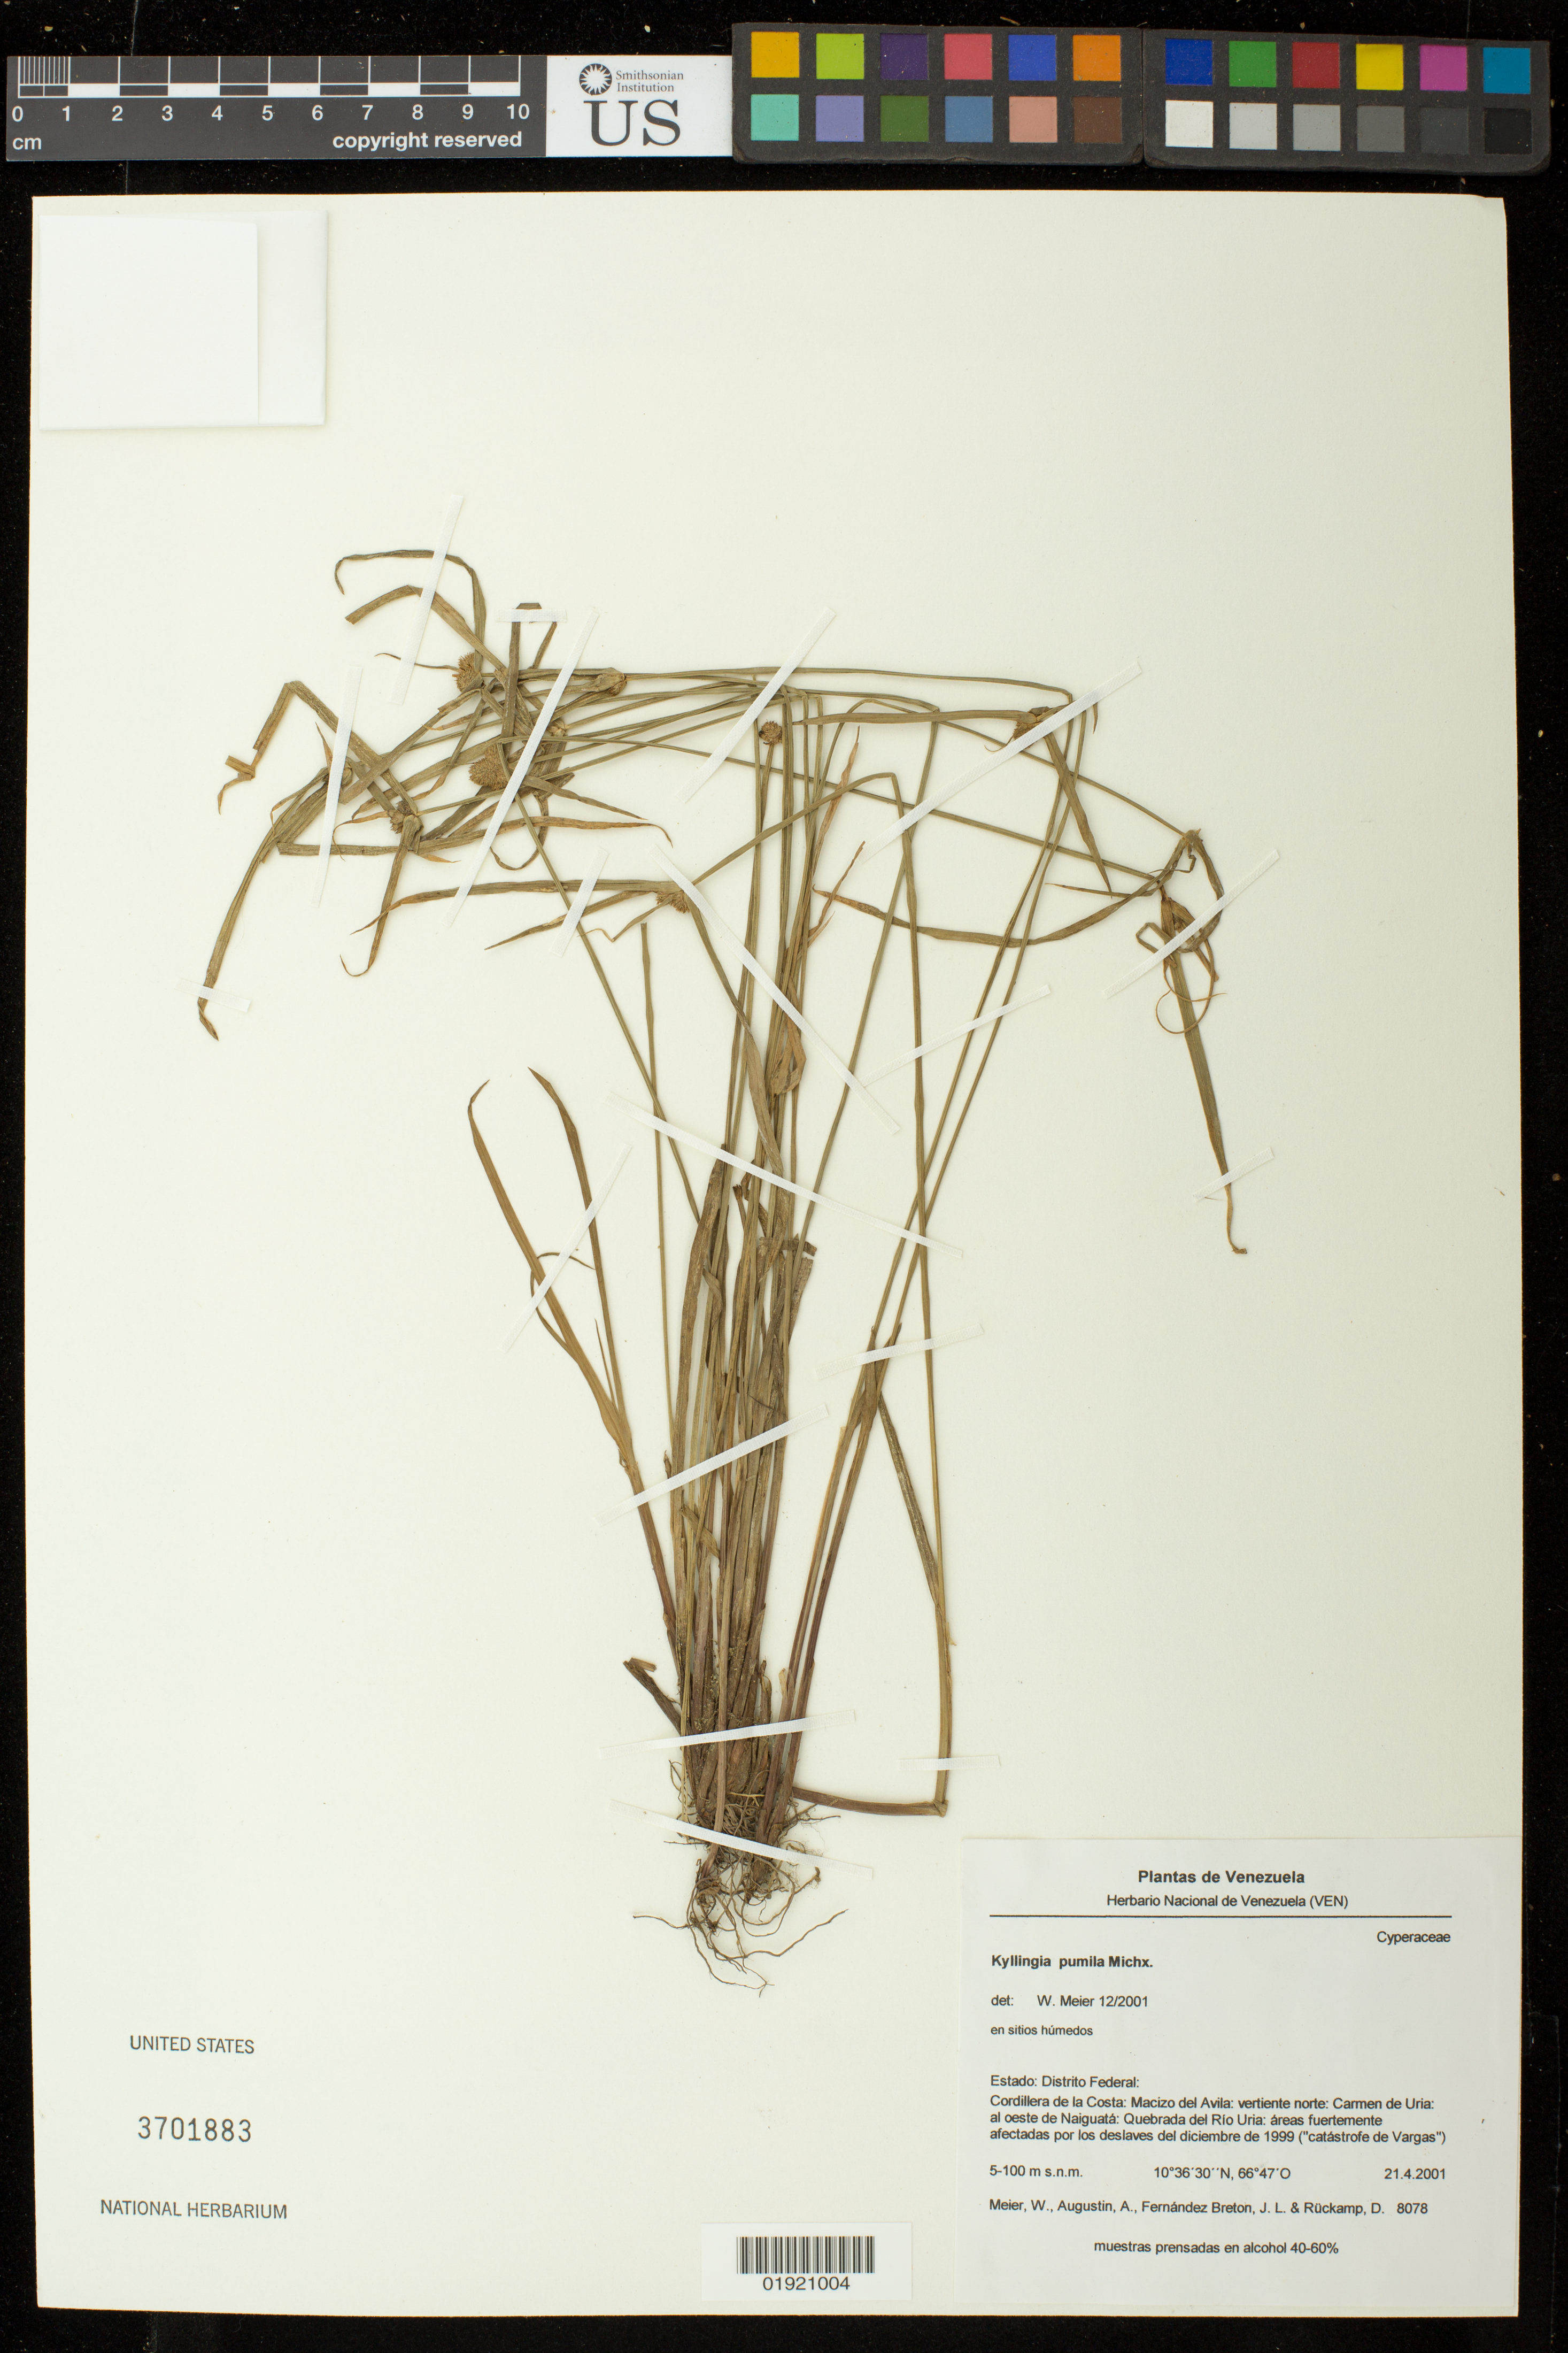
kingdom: Plantae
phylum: Tracheophyta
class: Liliopsida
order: Poales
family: Cyperaceae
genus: Cyperus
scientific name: Cyperus hortensis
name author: (Salzm. ex Steud.) Dorr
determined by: Strong, Mark T., (BOT), Smithsonian Institution - National Museum of Natural History (UNITED STATES)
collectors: W. Meier, A. Augustin, J. Fernandez Breton & D. Ruckamp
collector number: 8078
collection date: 2001-04-21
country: Venezuela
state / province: Distrito Federal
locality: Estado: Distrito Federal: Cordillera de la Costa: Macizo del Avila: vertiente norte: Carmen de Uria: al oeste de Naiguata: Quebrada del Rio Uria: areas fuertemente afectadas por los deslaves del diciemebre de 1999 ("catastrofe de Vargas").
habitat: En sitios humedos.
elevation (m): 5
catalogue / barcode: US 3701883